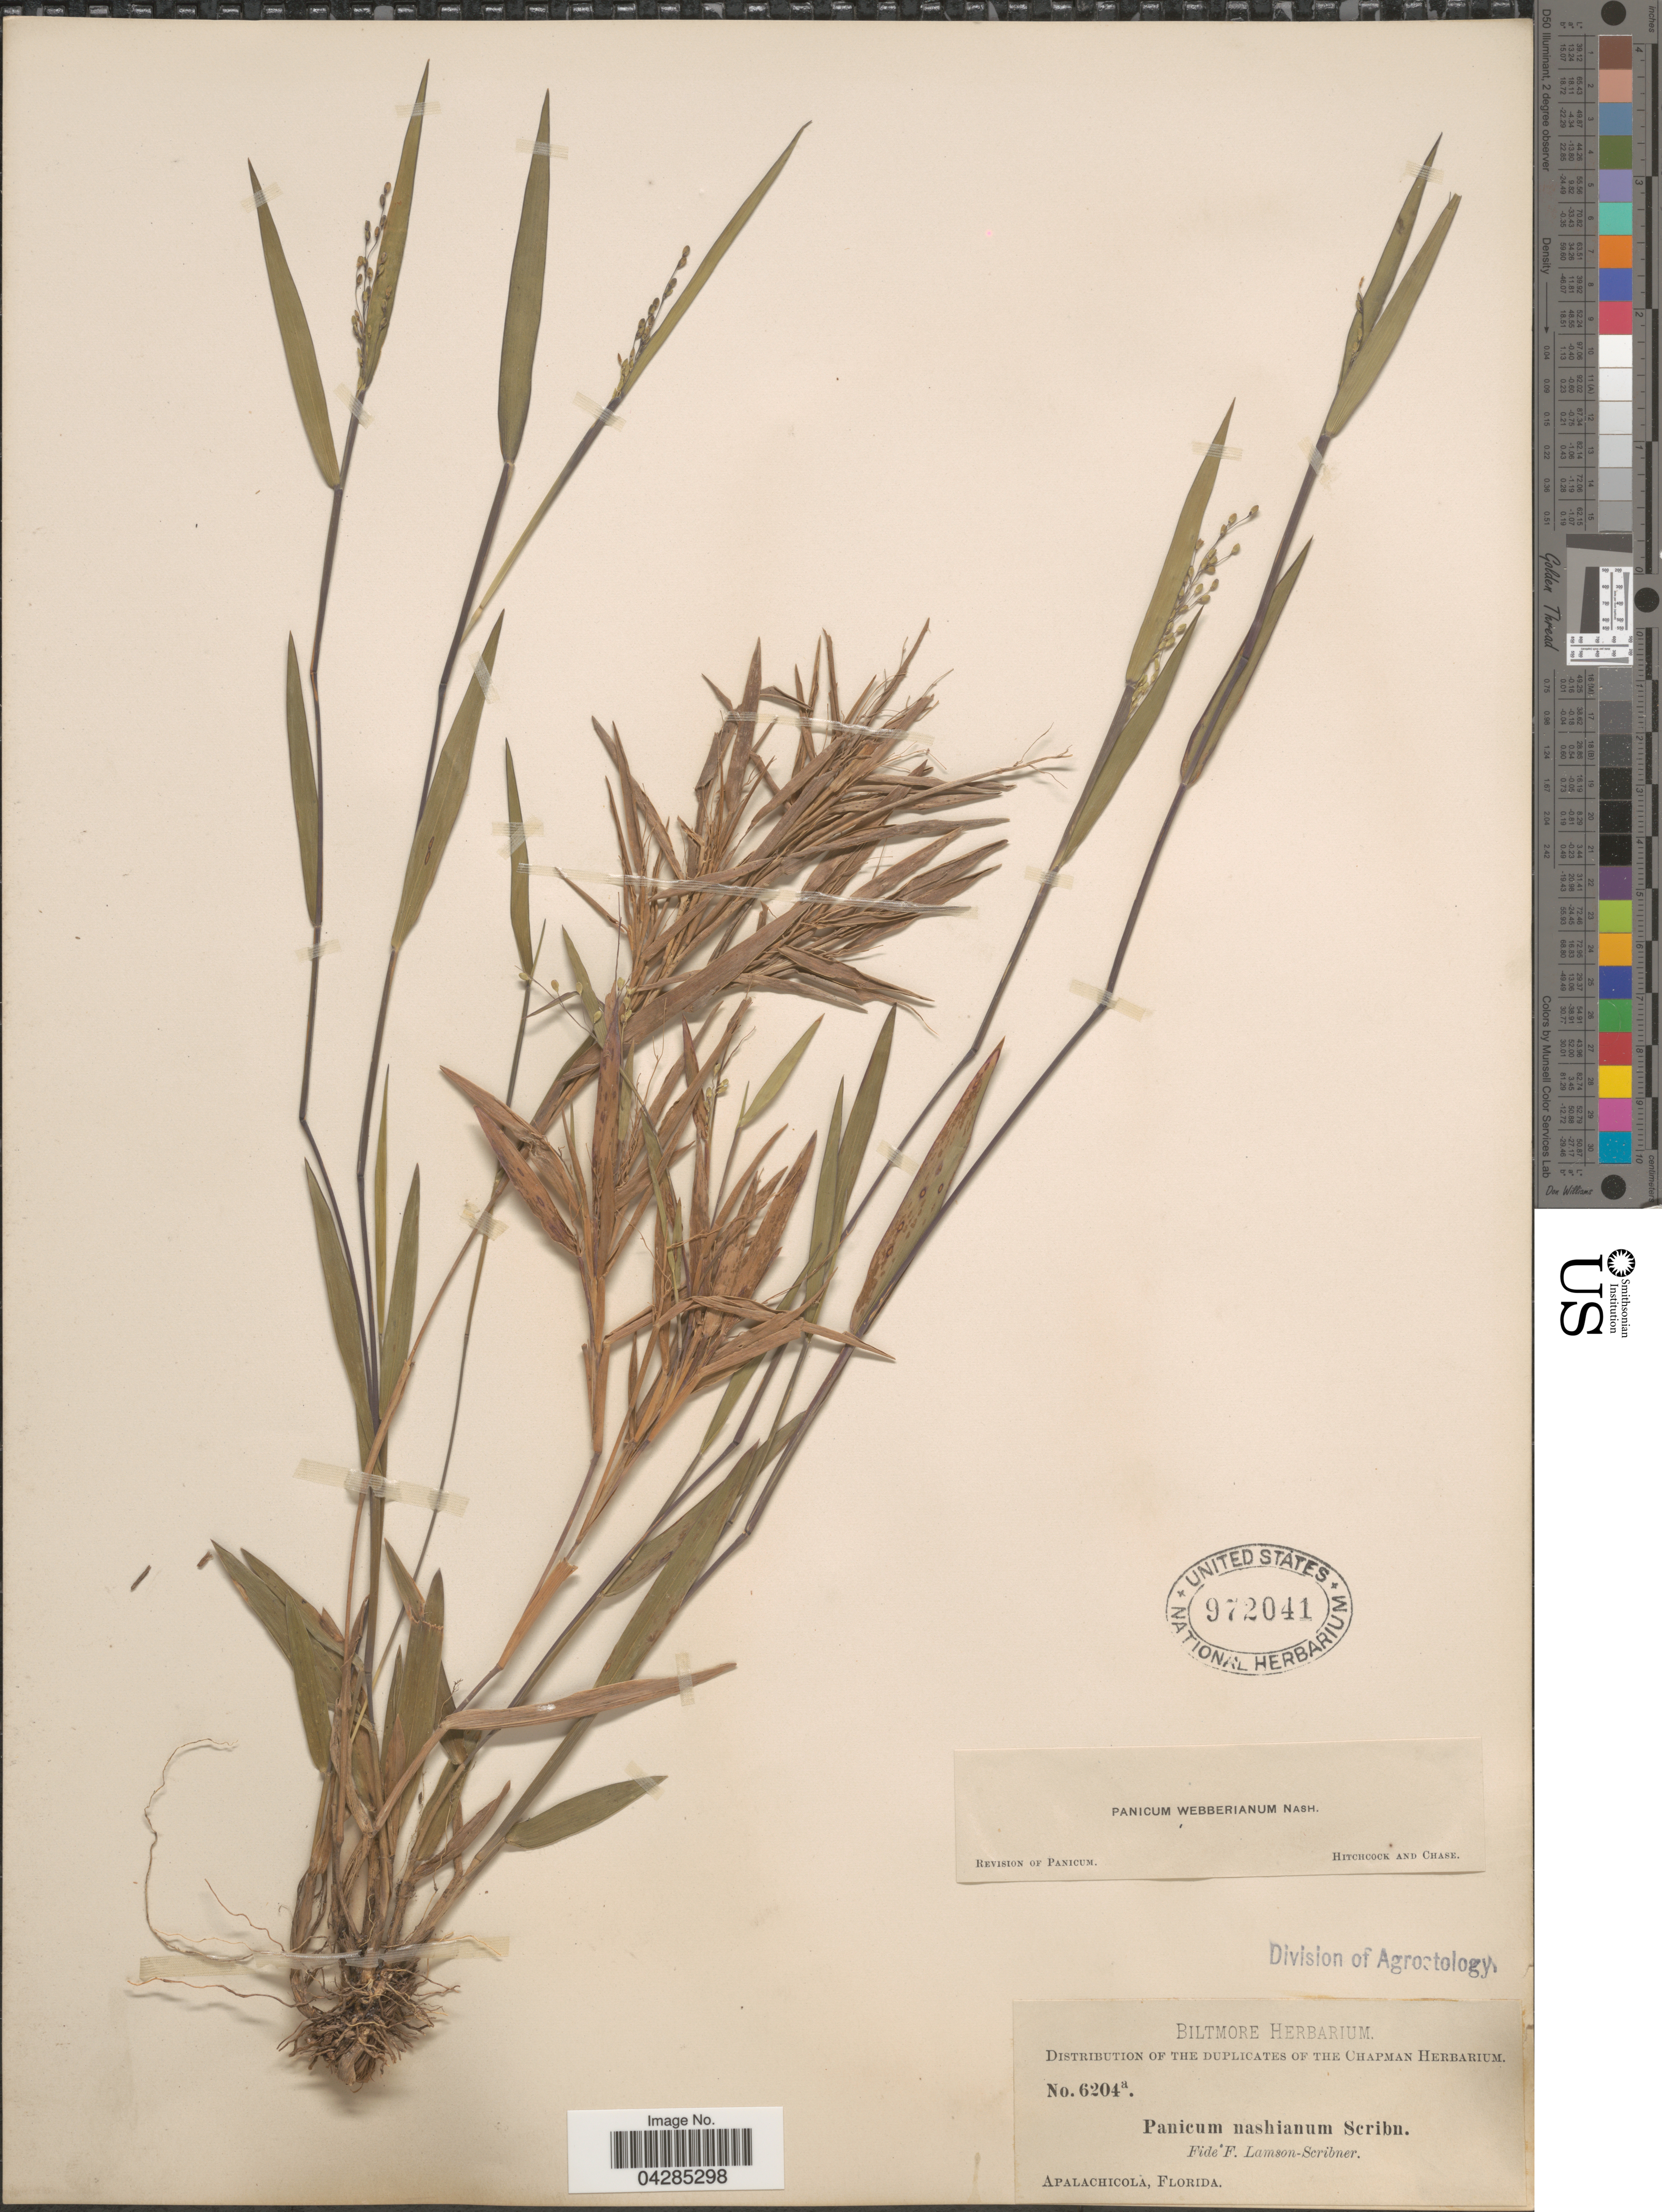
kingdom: Plantae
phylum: Tracheophyta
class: Liliopsida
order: Poales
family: Poaceae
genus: Dichanthelium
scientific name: Dichanthelium portoricense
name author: (Desv. ex Ham.) B.F. Hansen & Wunderlin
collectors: ex herb. Biltmore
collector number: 6204a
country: United States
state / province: Florida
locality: Apalachicola.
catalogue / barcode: US 972041